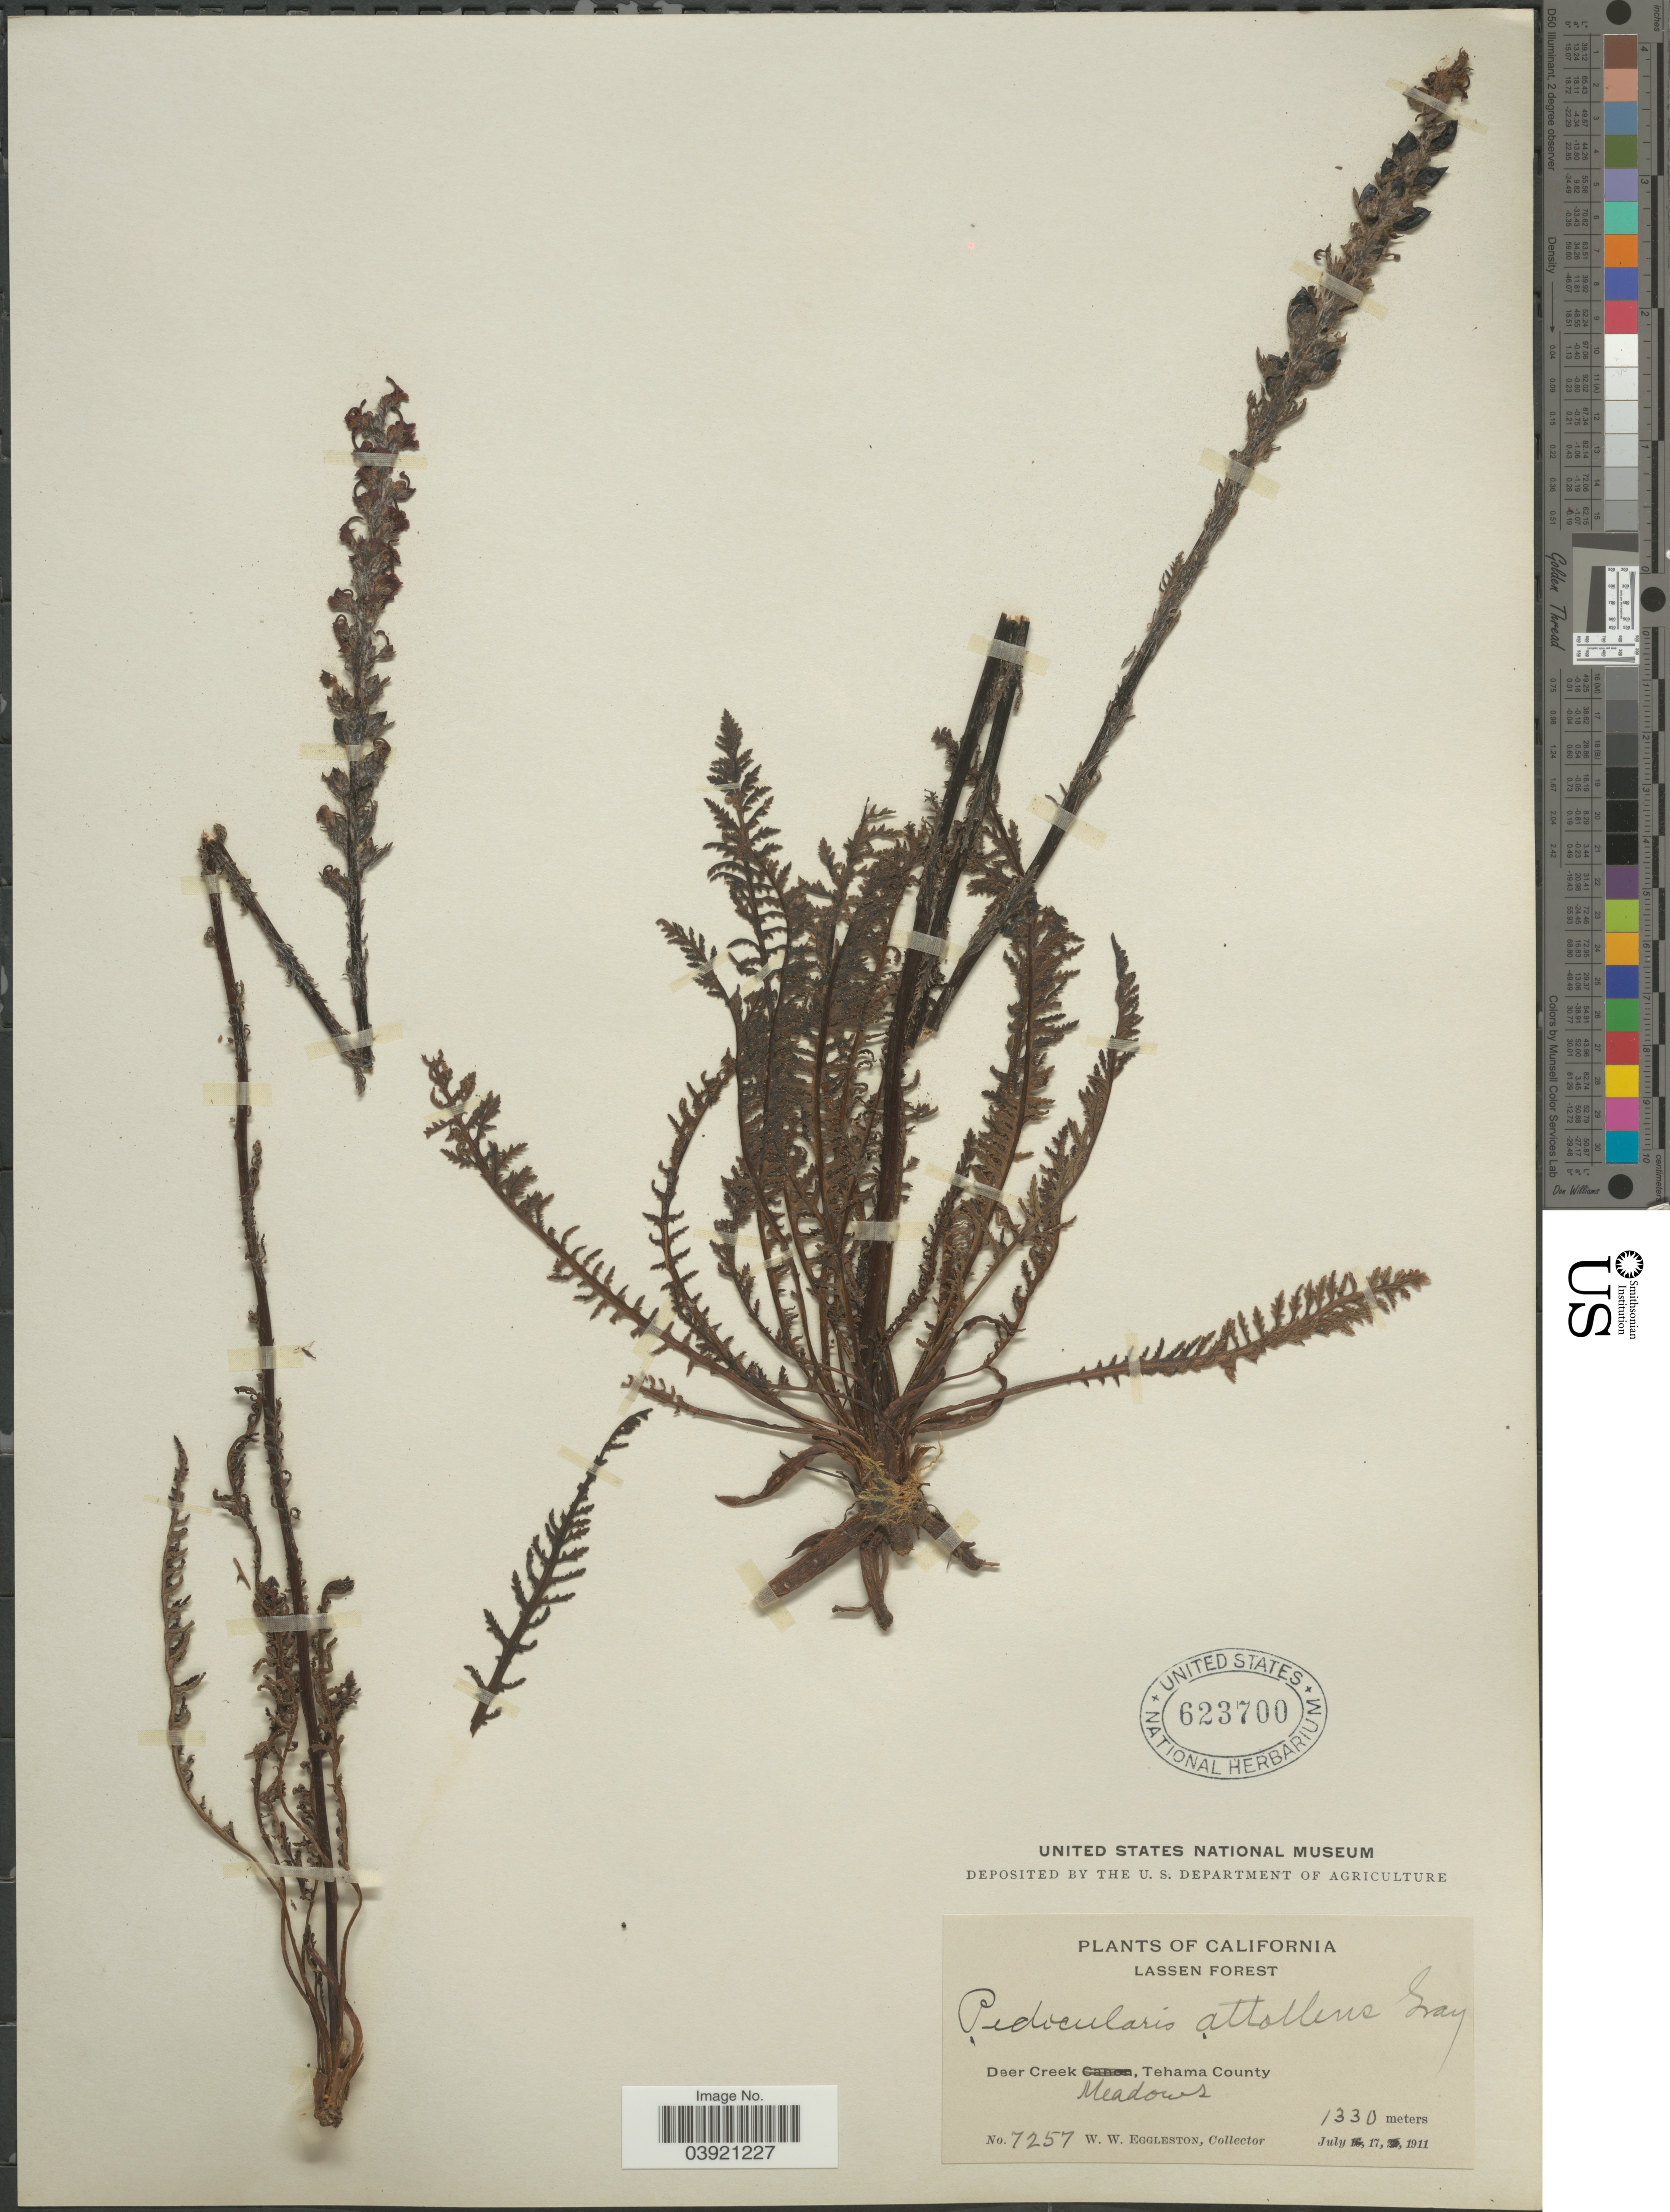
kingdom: Plantae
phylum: Tracheophyta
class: Magnoliopsida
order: Lamiales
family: Orobanchaceae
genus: Pedicularis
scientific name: Pedicularis attollens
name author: A. Gray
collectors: W. W. Eggleston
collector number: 7257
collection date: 1911-07-17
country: United States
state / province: California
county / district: Tehama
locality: Lassen Forest. Deer Creek Meadows, Tehama County.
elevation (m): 1330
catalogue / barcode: US 623700